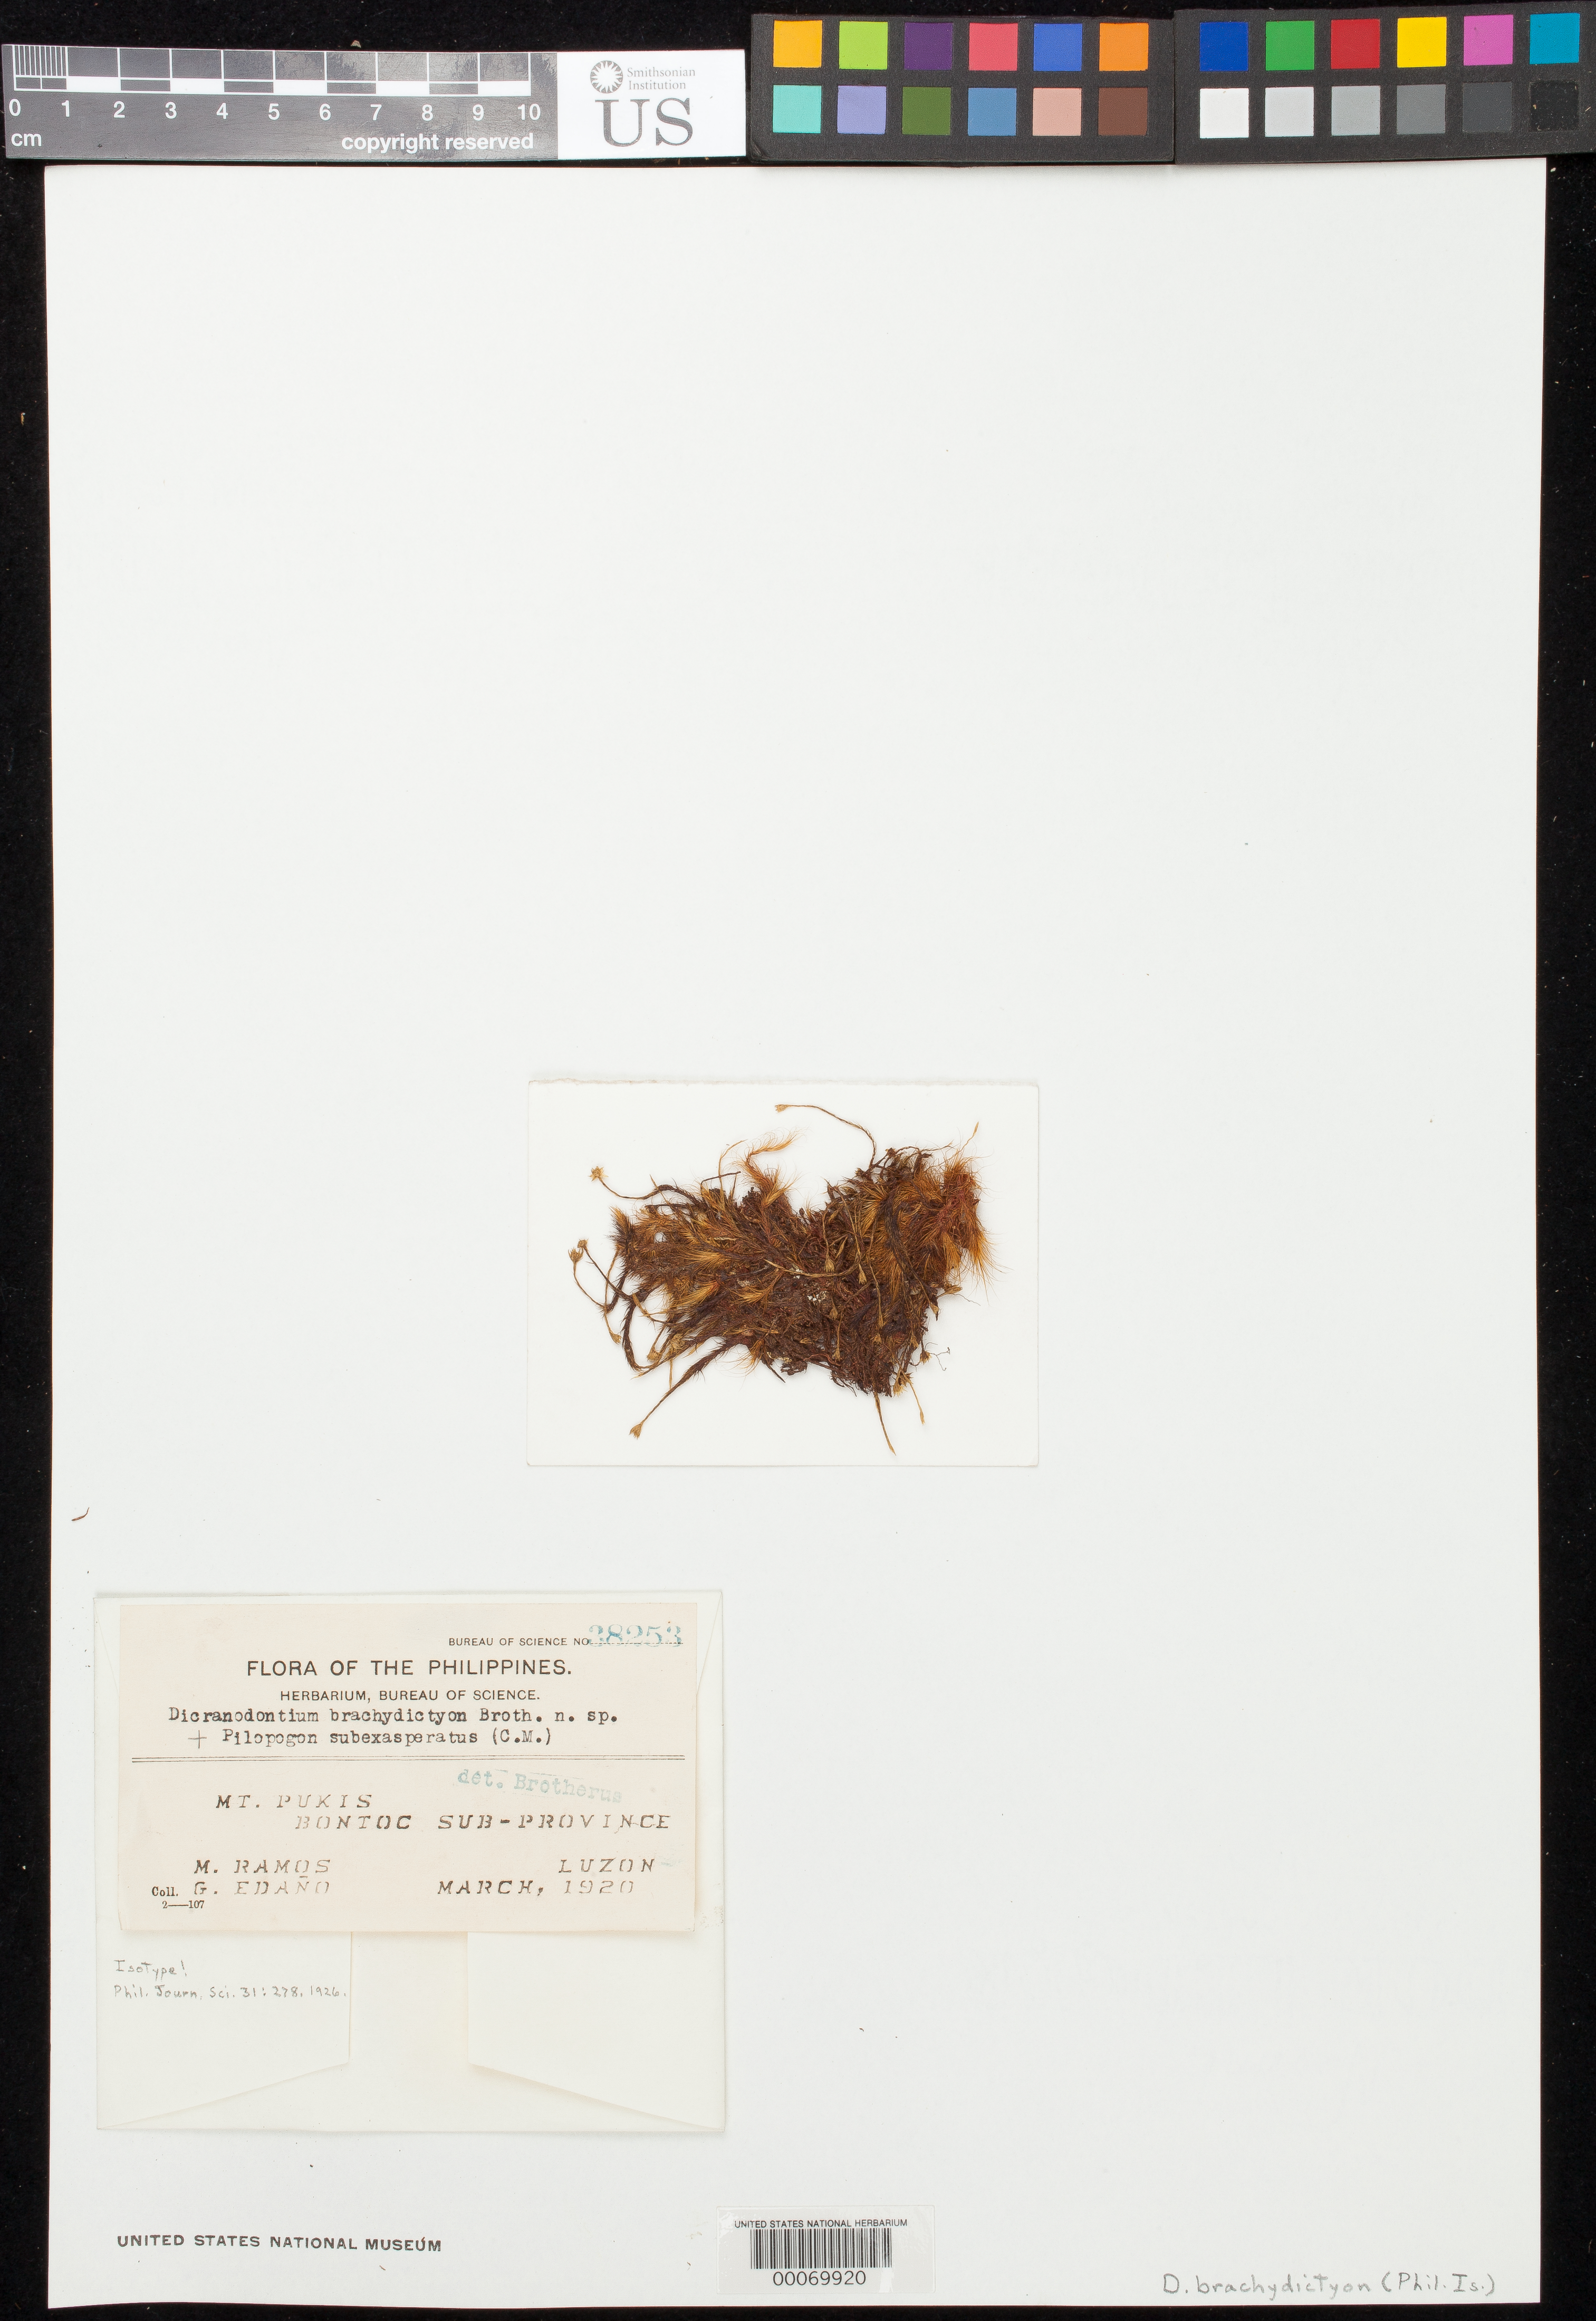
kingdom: Plantae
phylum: Bryophyta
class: Bryopsida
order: Dicranales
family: Leucobryaceae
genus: Dicranodontium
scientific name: Dicranodontium brachydictyon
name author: Broth.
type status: Isotype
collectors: M. Ramos & G. E. Edaño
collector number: Bur. Sci. 28253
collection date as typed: Mar 1920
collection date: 1920-03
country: Philippines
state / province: Cordillera (Administrative Region)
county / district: Mountain province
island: Luzon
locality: Bontoc, Mt. Pukis.